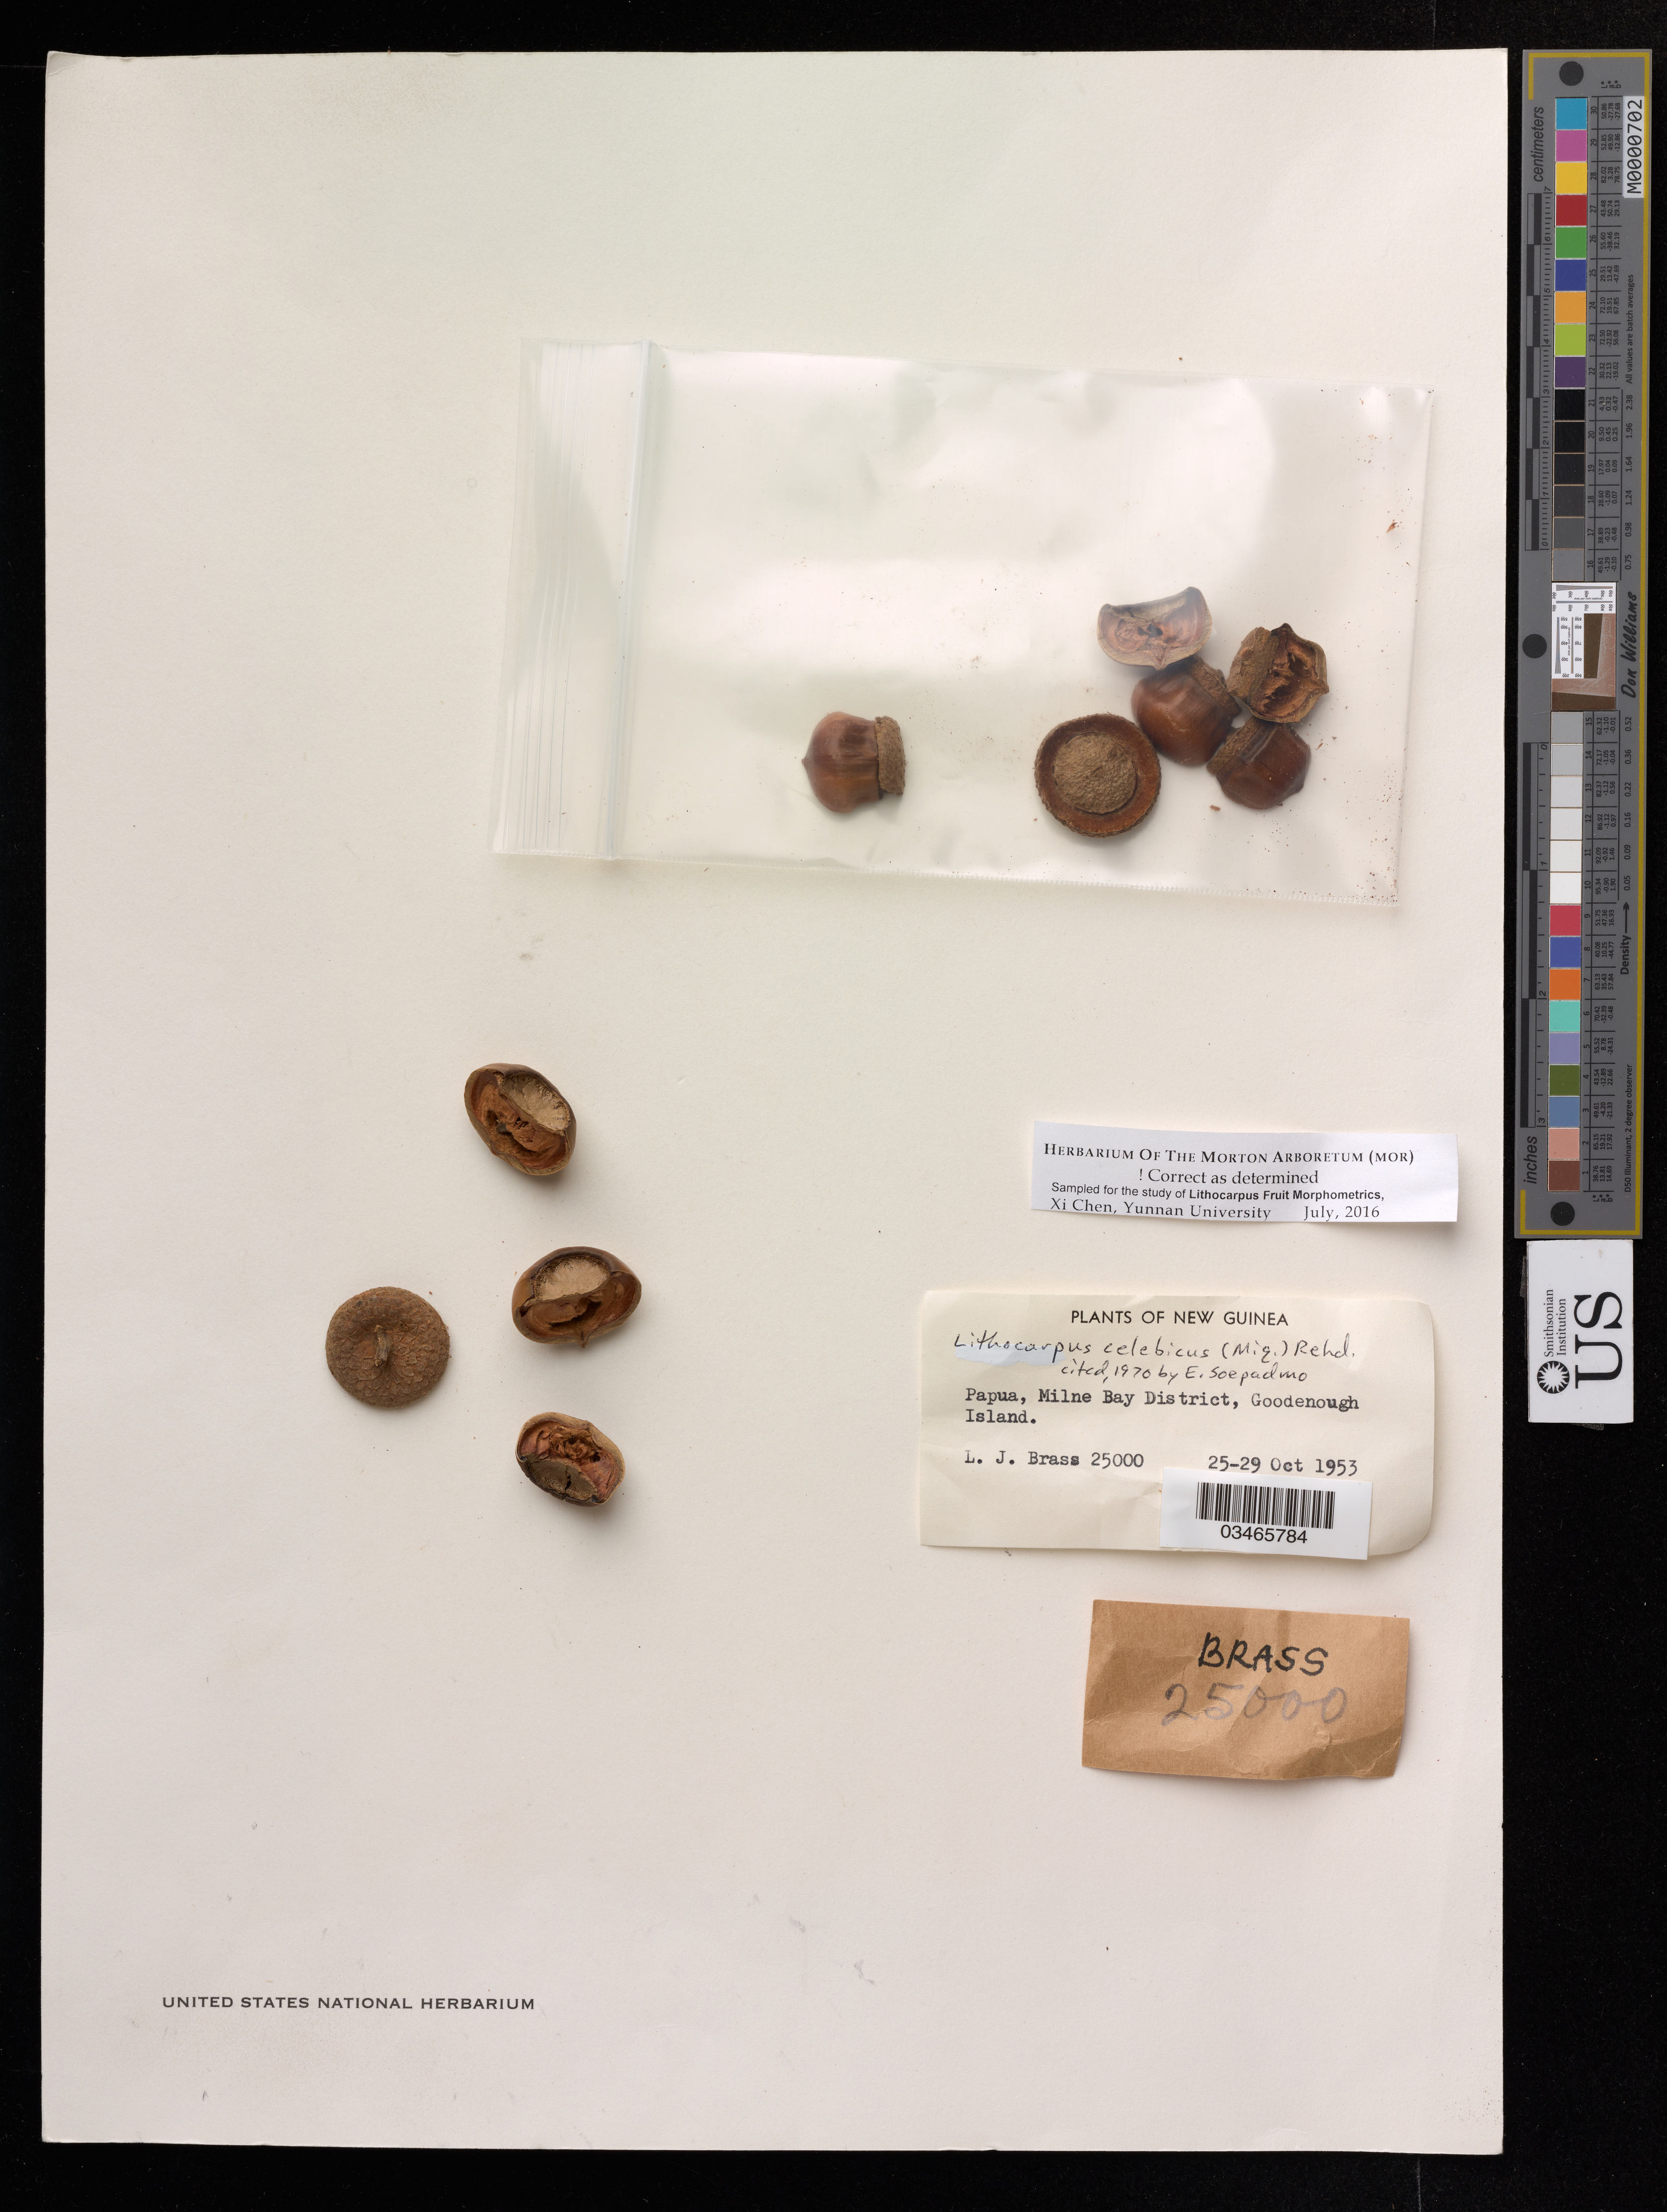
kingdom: Plantae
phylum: Tracheophyta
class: Magnoliopsida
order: Fagales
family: Fagaceae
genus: Lithocarpus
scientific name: Lithocarpus celebicus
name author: (Miq.) Rehder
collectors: L. J. Brass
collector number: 25000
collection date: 1953-10-25/1953-10-29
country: Papua New Guinea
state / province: Milne Bay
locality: Milne Bay District. Transition oak-rain forest. Goodenough Island: east slopes. New Guinea.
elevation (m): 900